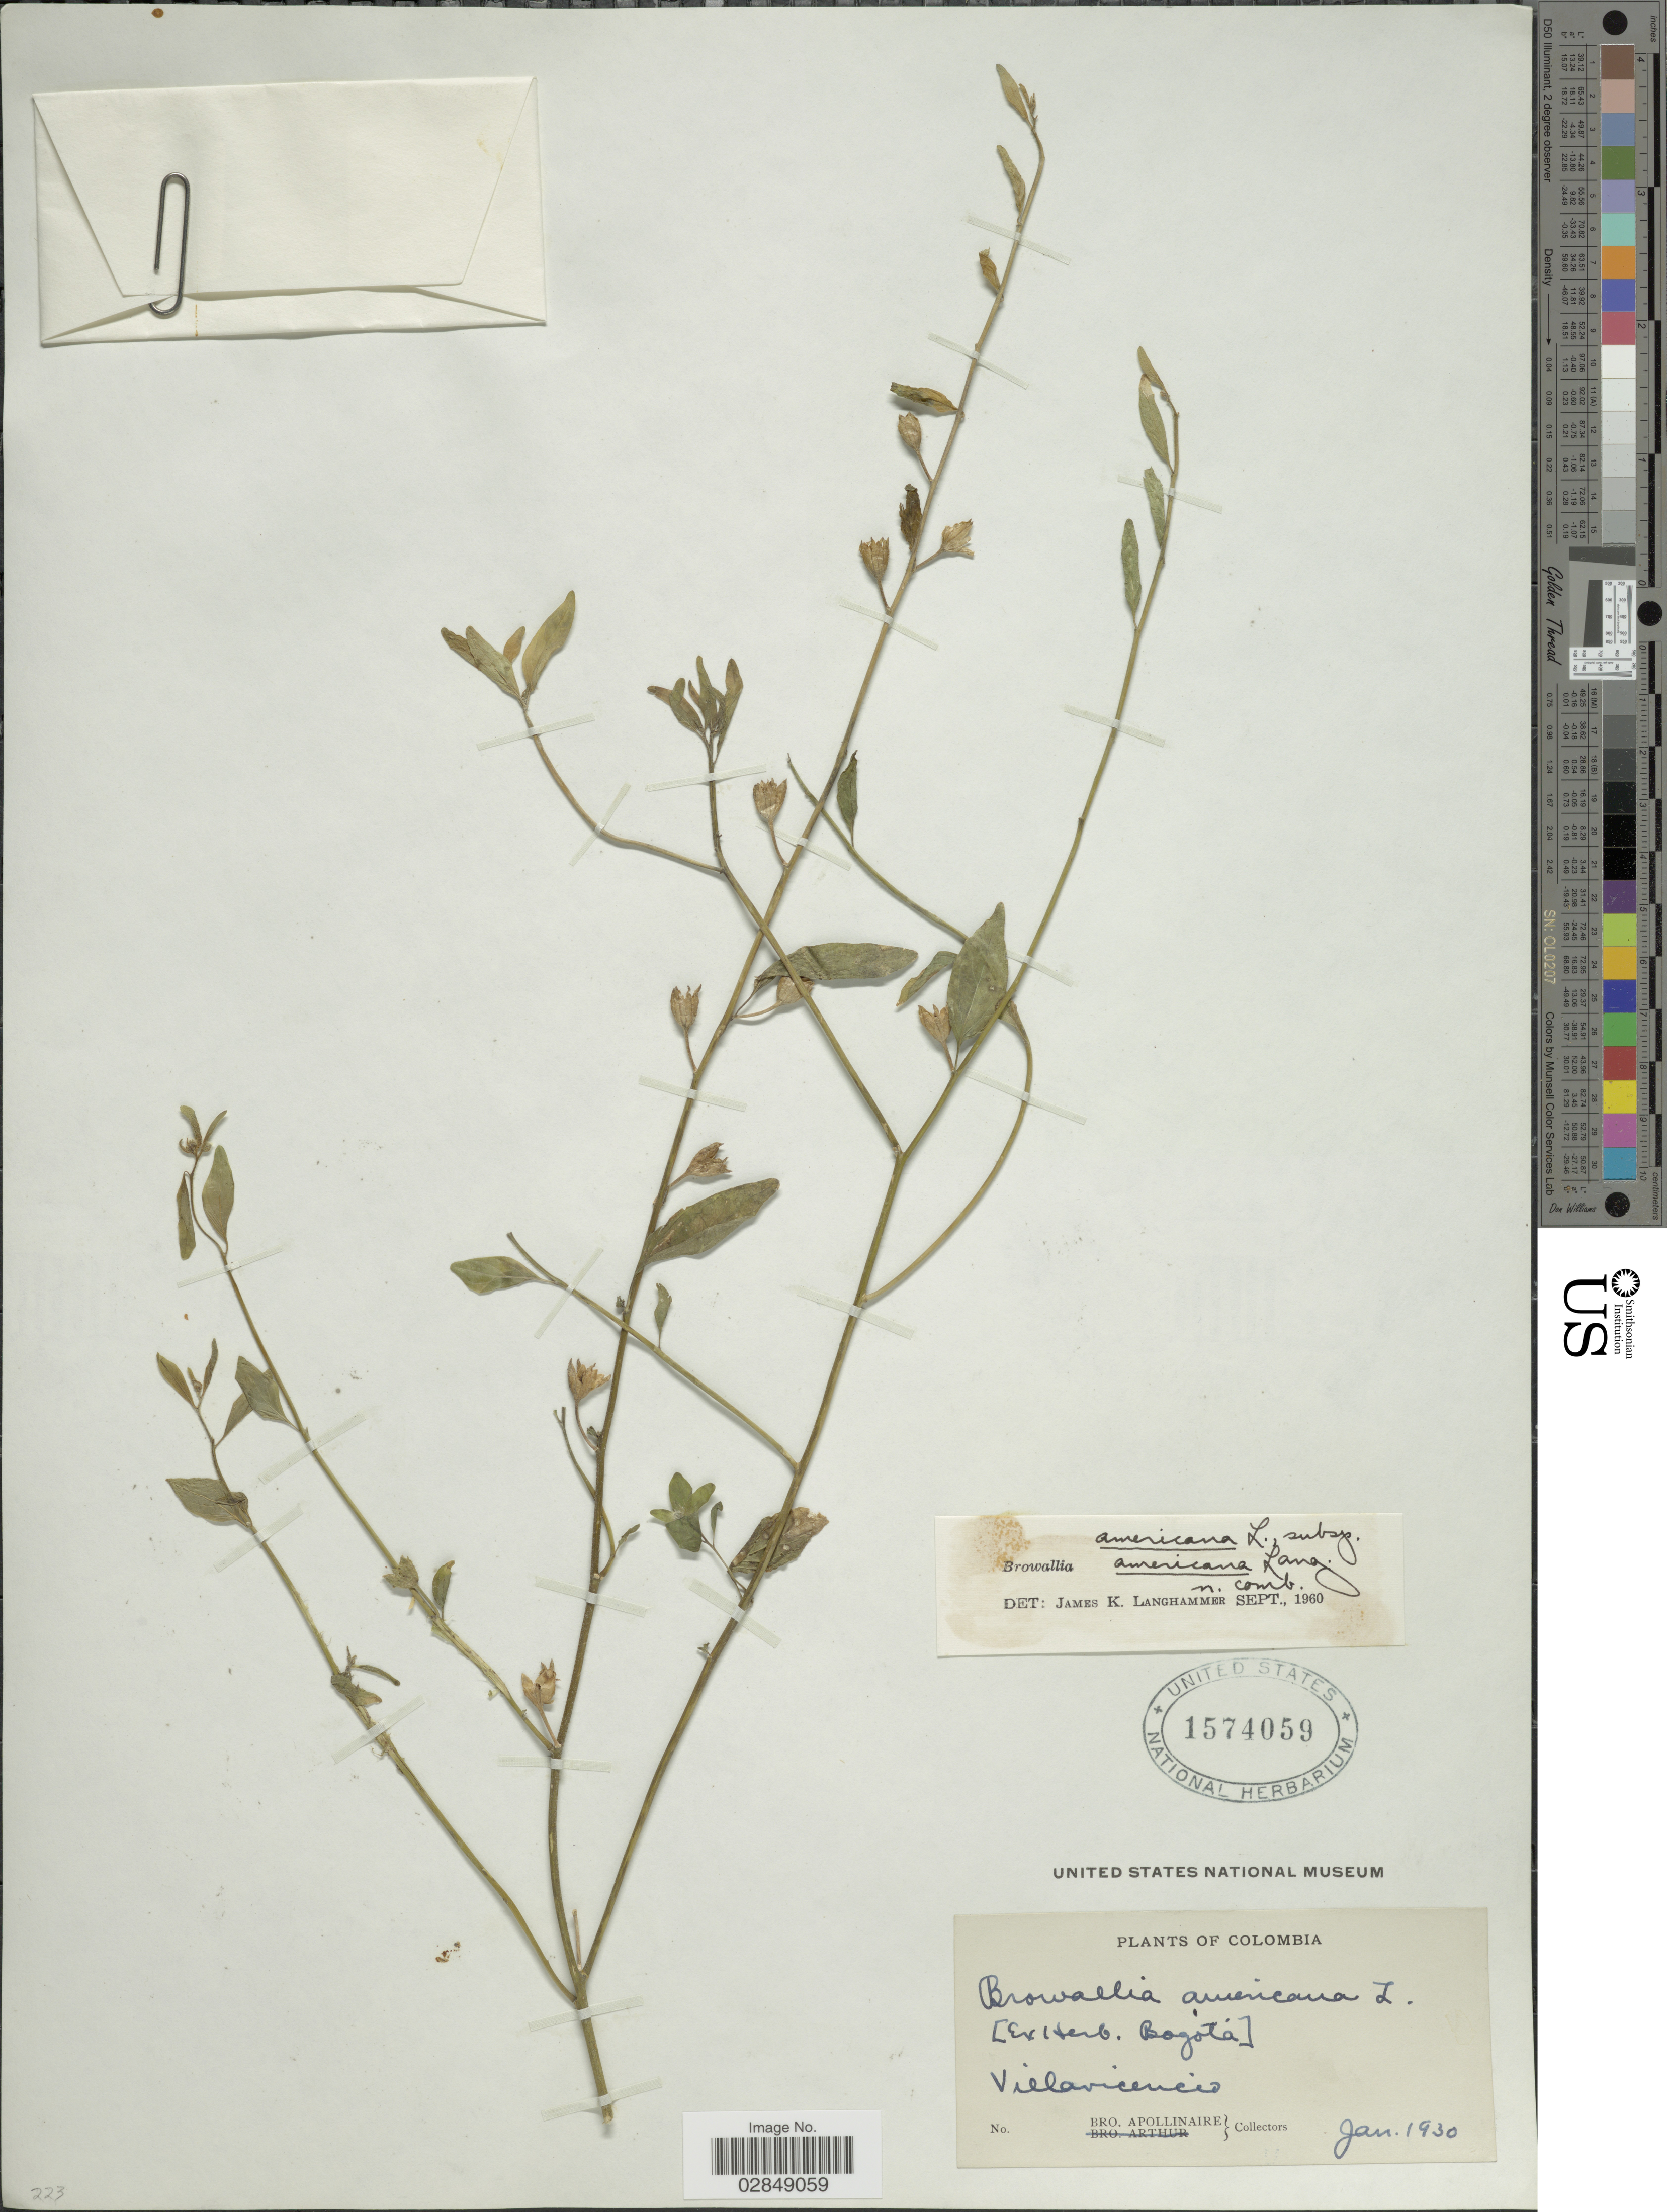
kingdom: Plantae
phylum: Tracheophyta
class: Magnoliopsida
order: Solanales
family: Solanaceae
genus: Browallia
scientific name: Browallia americana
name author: L.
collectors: Bro. Apollinaire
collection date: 1930-01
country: Colombia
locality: Villavicencio.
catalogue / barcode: US 1574059